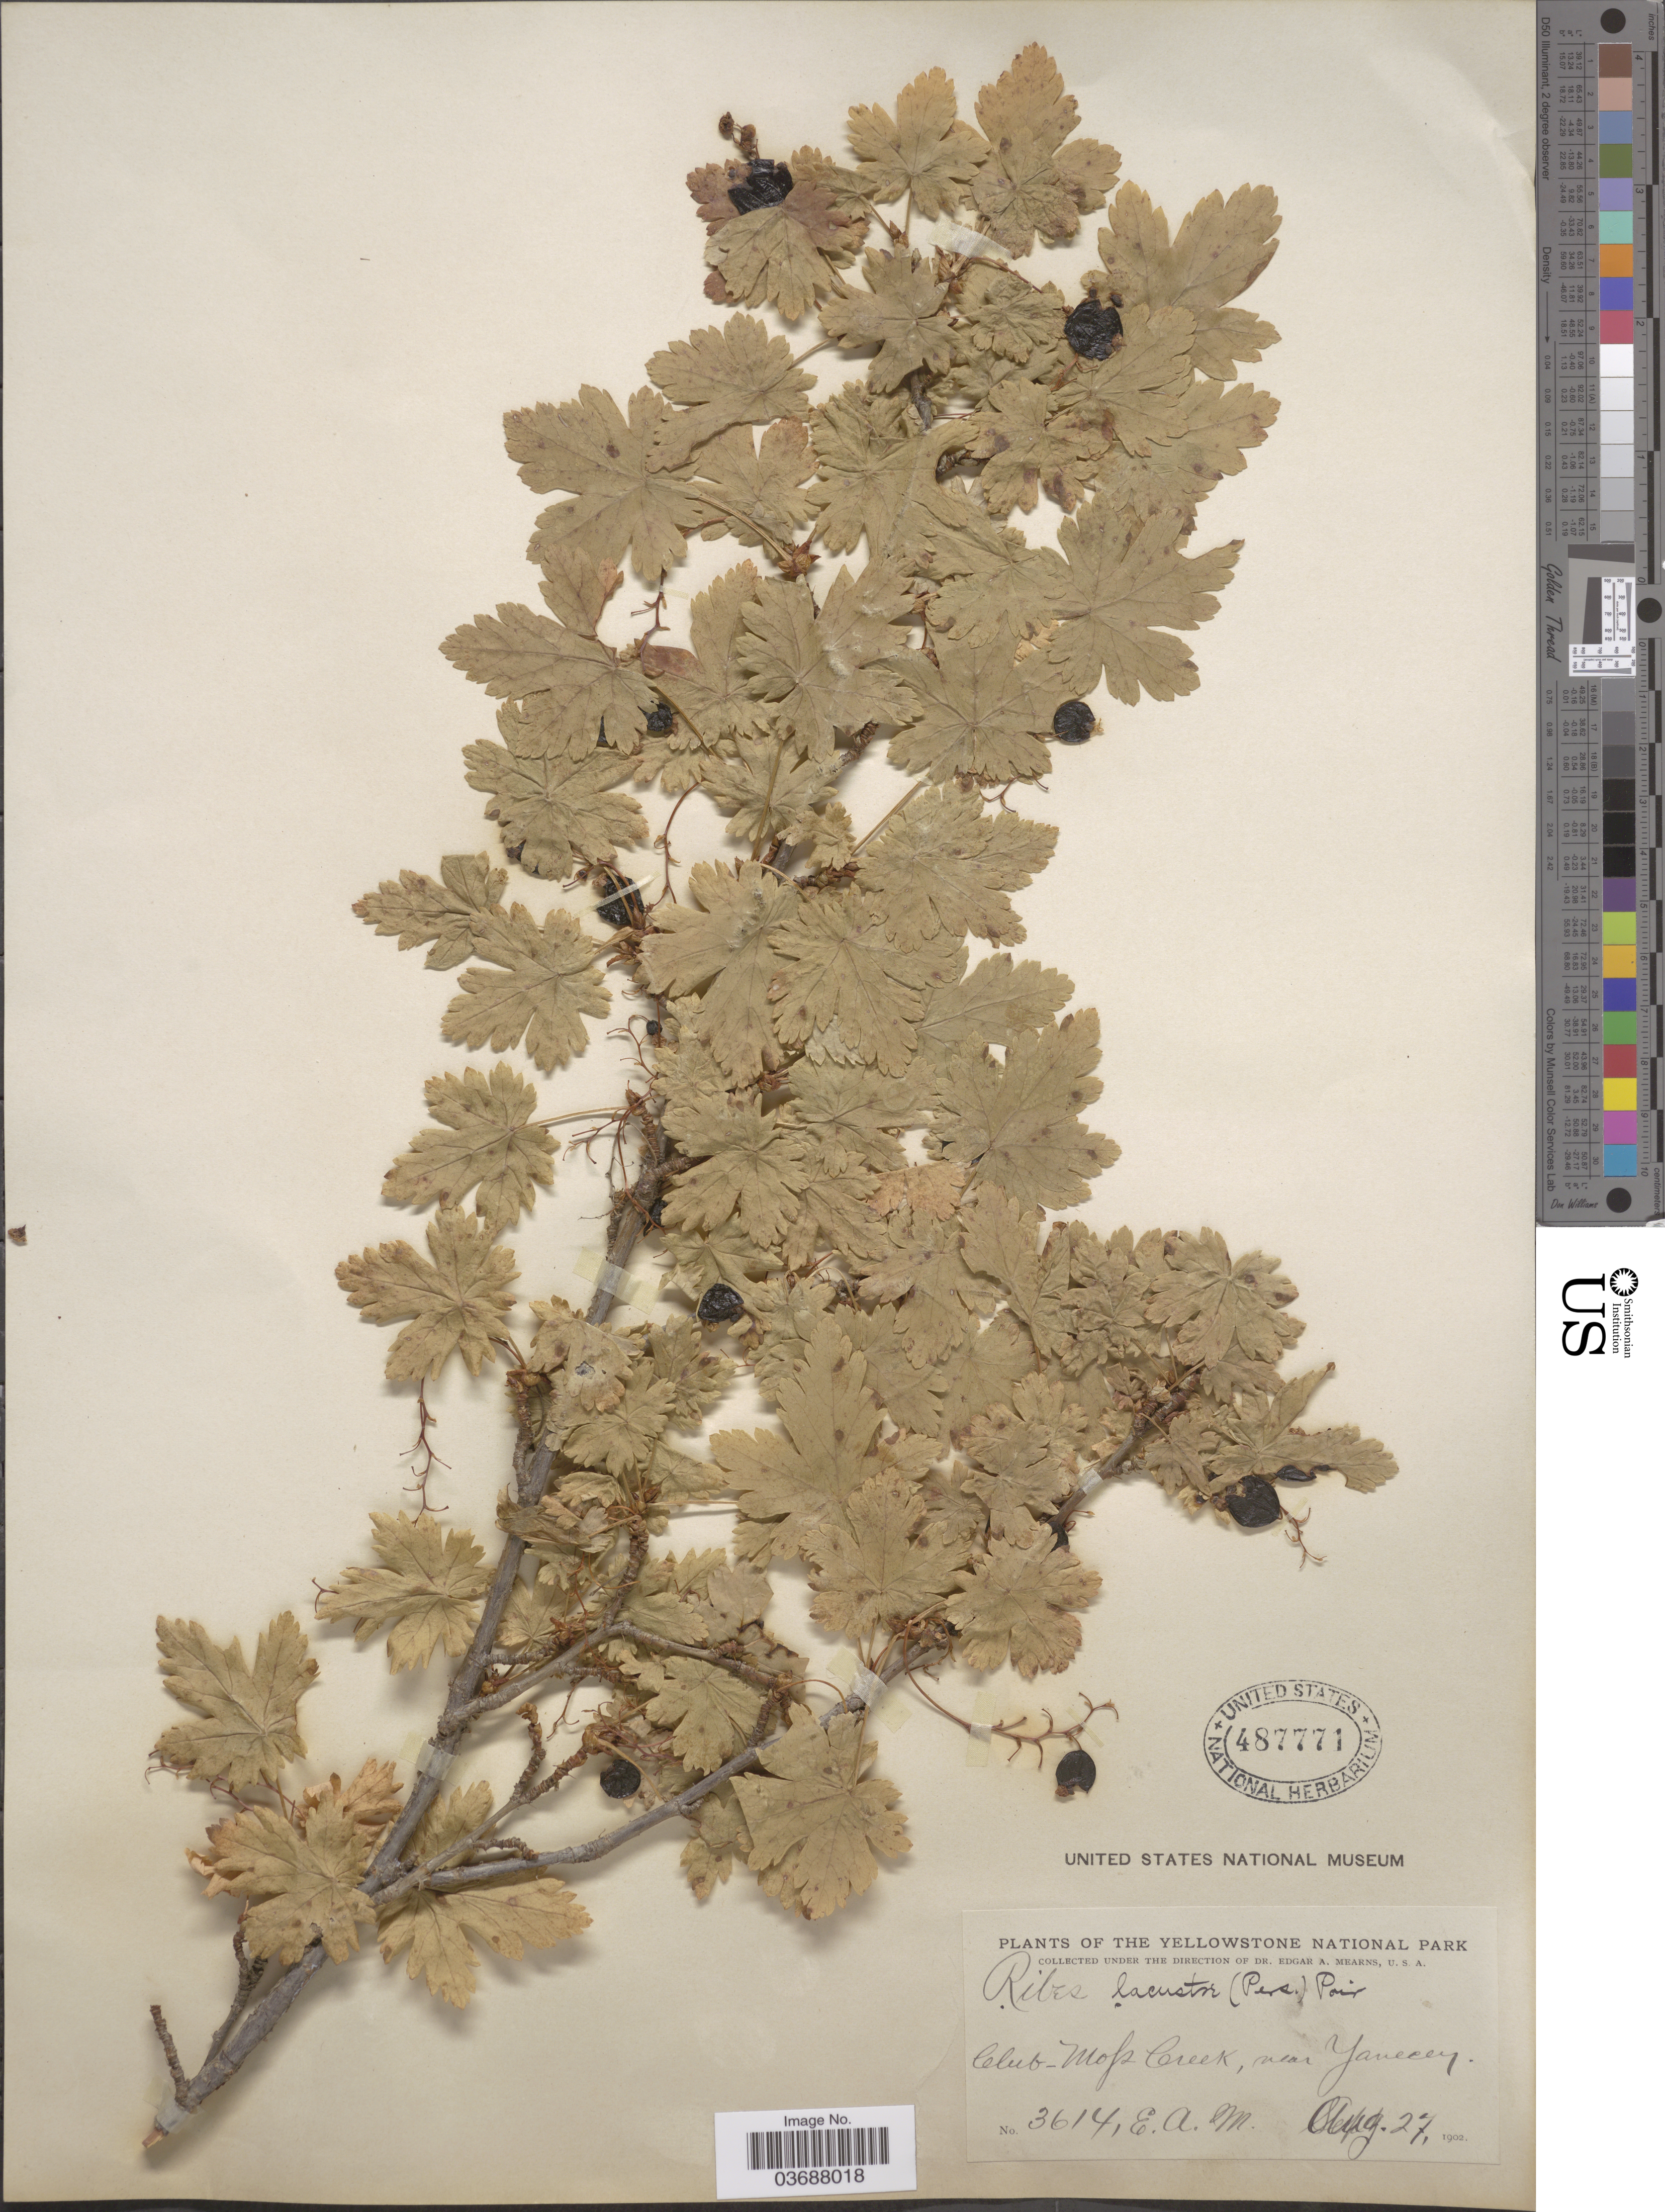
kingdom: Plantae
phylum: Tracheophyta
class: Magnoliopsida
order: Saxifragales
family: Grossulariaceae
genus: Ribes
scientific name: Ribes lacustre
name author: (Pers.) Poir.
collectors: E. A. Mearns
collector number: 3614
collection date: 1902-08-27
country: United States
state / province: Wyoming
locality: The Yellowstone National Park. Club-Mofs Creek, near Yancey.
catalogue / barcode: US 487771